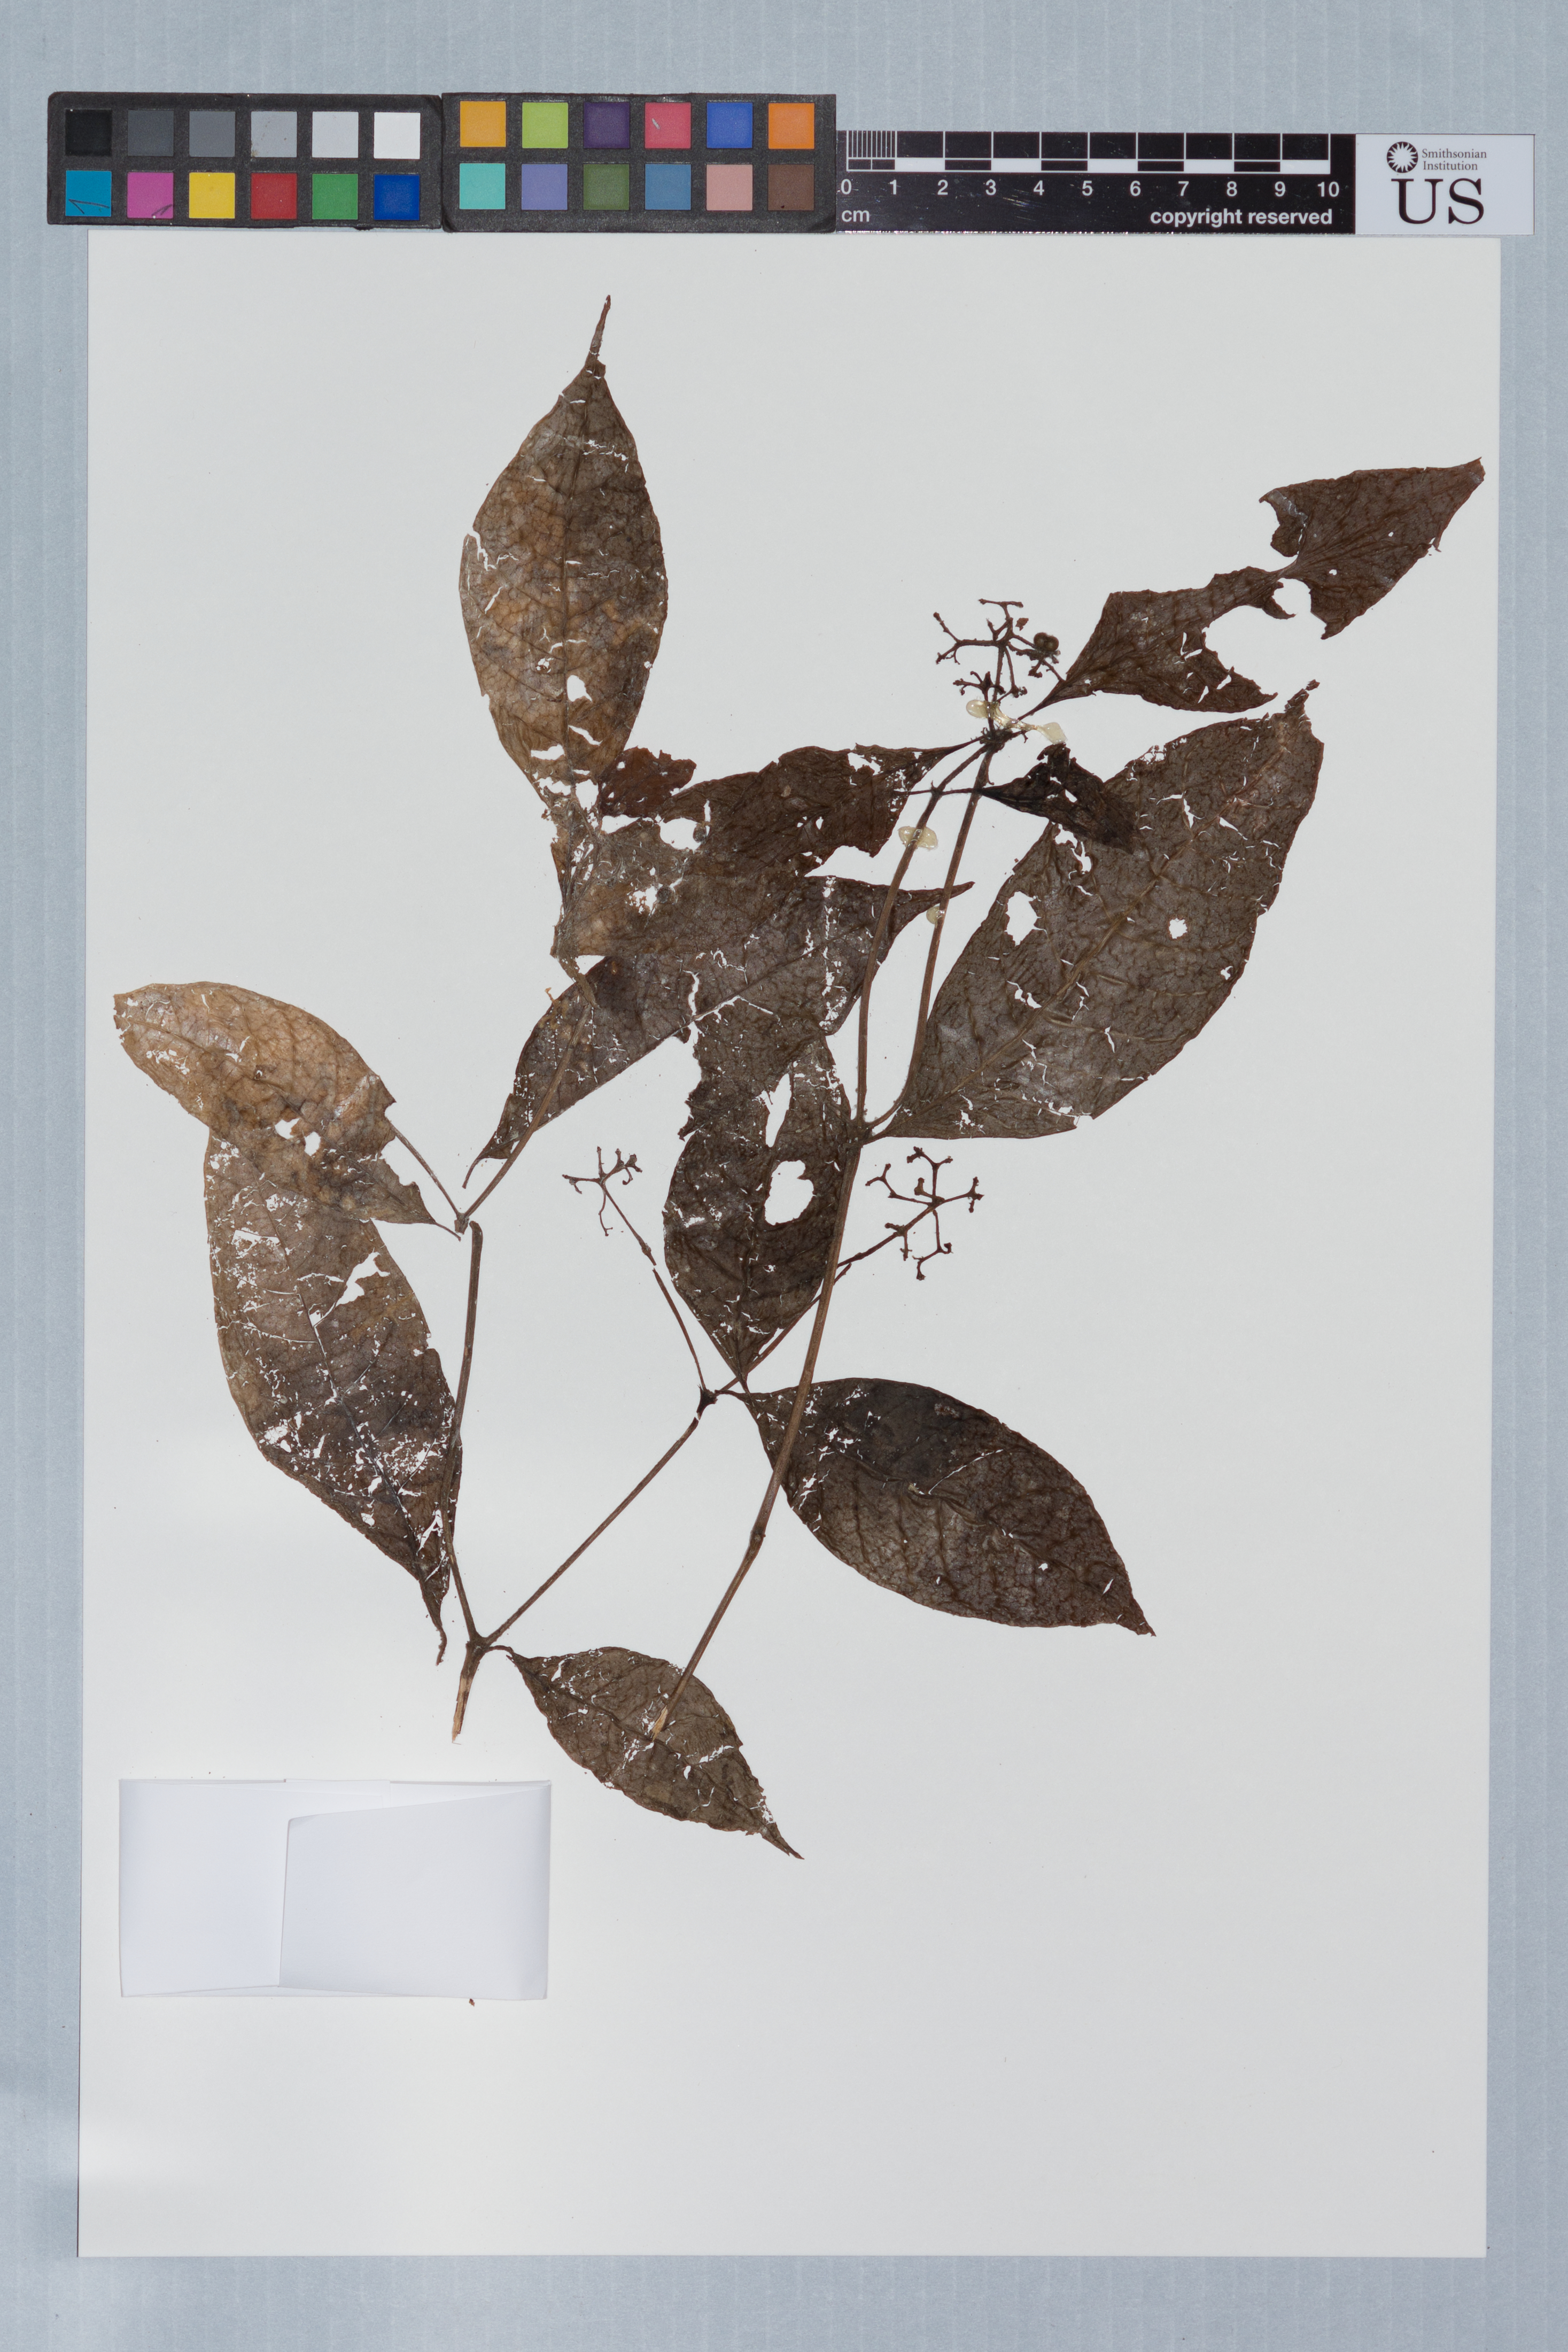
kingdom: Plantae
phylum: Tracheophyta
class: Magnoliopsida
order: Gentianales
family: Rubiaceae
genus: Psychotria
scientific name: Psychotria bahiensis var. cornigera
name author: (Benth.) Steyerm.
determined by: Granville, J. J. de, (CAY), Institut de Recherche pour le Developpement (IRD) (FRENCH GUIANA)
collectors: J.-J. de Granville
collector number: B 5286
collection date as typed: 10 Jun 1975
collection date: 1975-06-10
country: French Guiana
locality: Rivière Comté, embouchure Crique Bois Bandé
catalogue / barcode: US 2835114